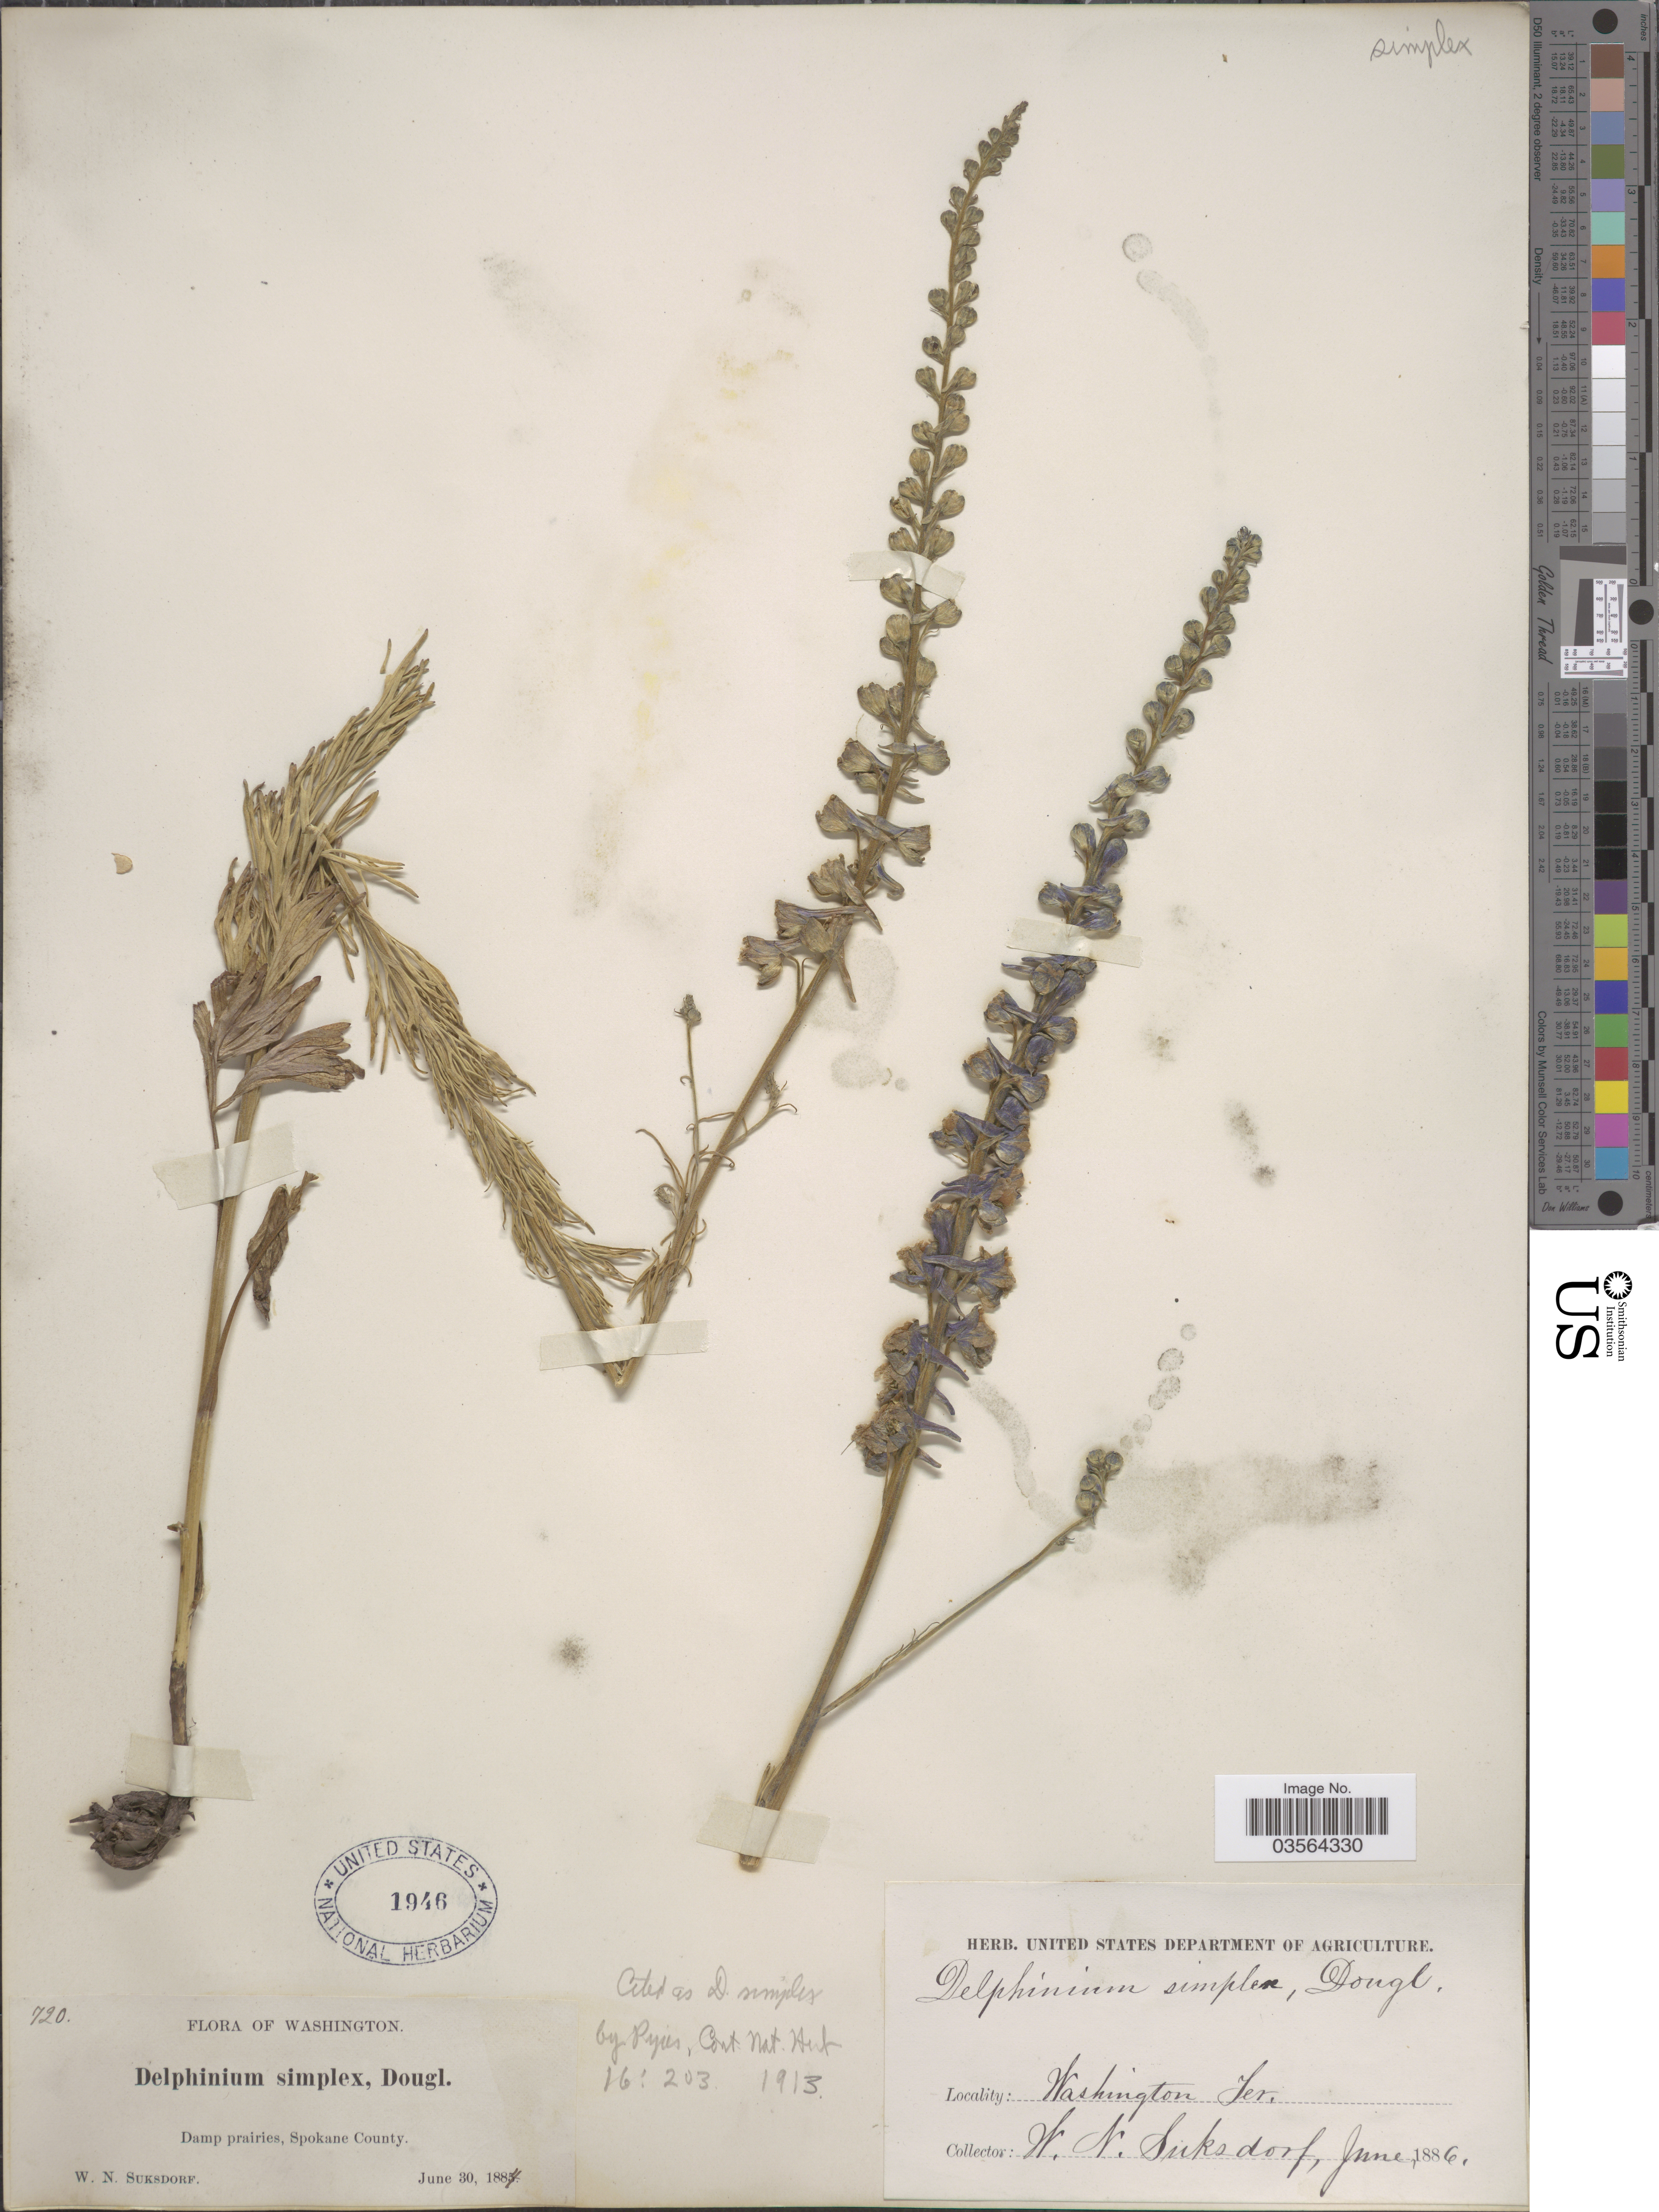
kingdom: Plantae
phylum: Tracheophyta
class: Magnoliopsida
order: Ranunculales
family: Ranunculaceae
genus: Delphinium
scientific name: Delphinium sp.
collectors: W. N. Suksdorf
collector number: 720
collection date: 1884-06-30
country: United States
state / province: Washington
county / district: Spokane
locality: Spokane County.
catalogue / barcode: US 1946